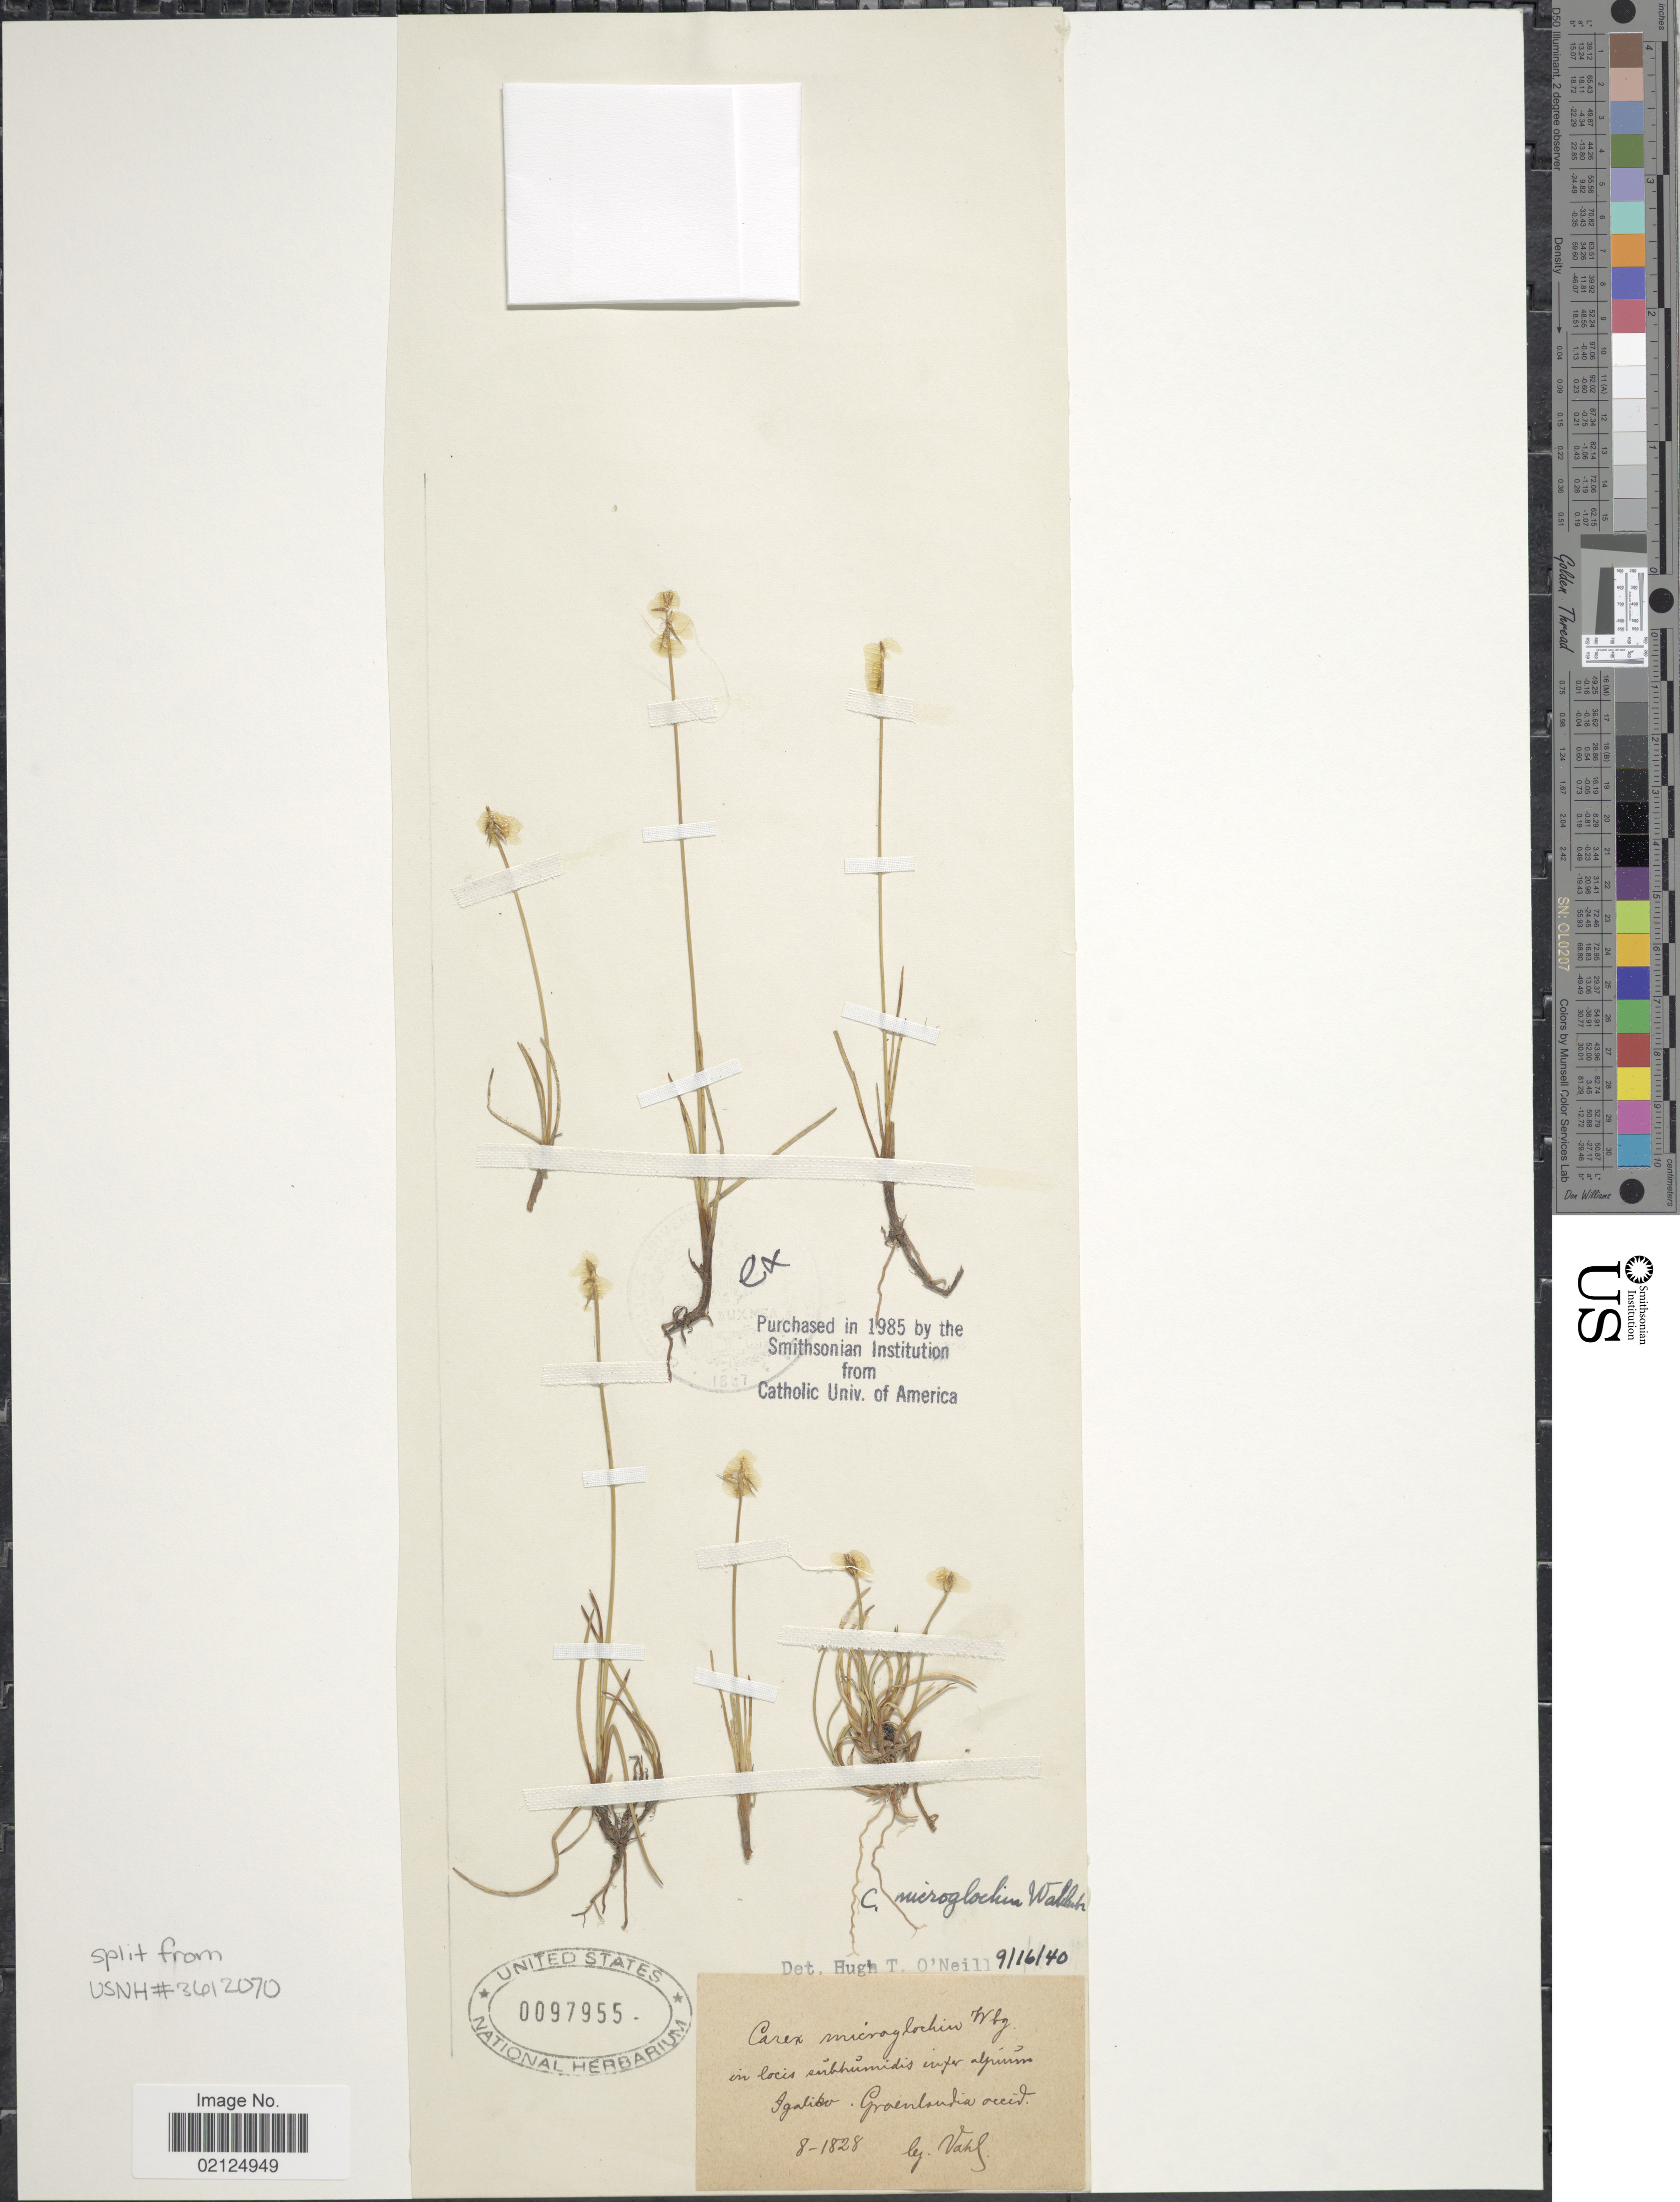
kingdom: Plantae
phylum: Tracheophyta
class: Liliopsida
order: Poales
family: Cyperaceae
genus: Carex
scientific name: Carex microglochin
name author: Wahlenb.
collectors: -- Vahl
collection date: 1828-08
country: Greenland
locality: In locis subhumidis infer alpinum Igaliku, Groenlandia occid.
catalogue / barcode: US 97955